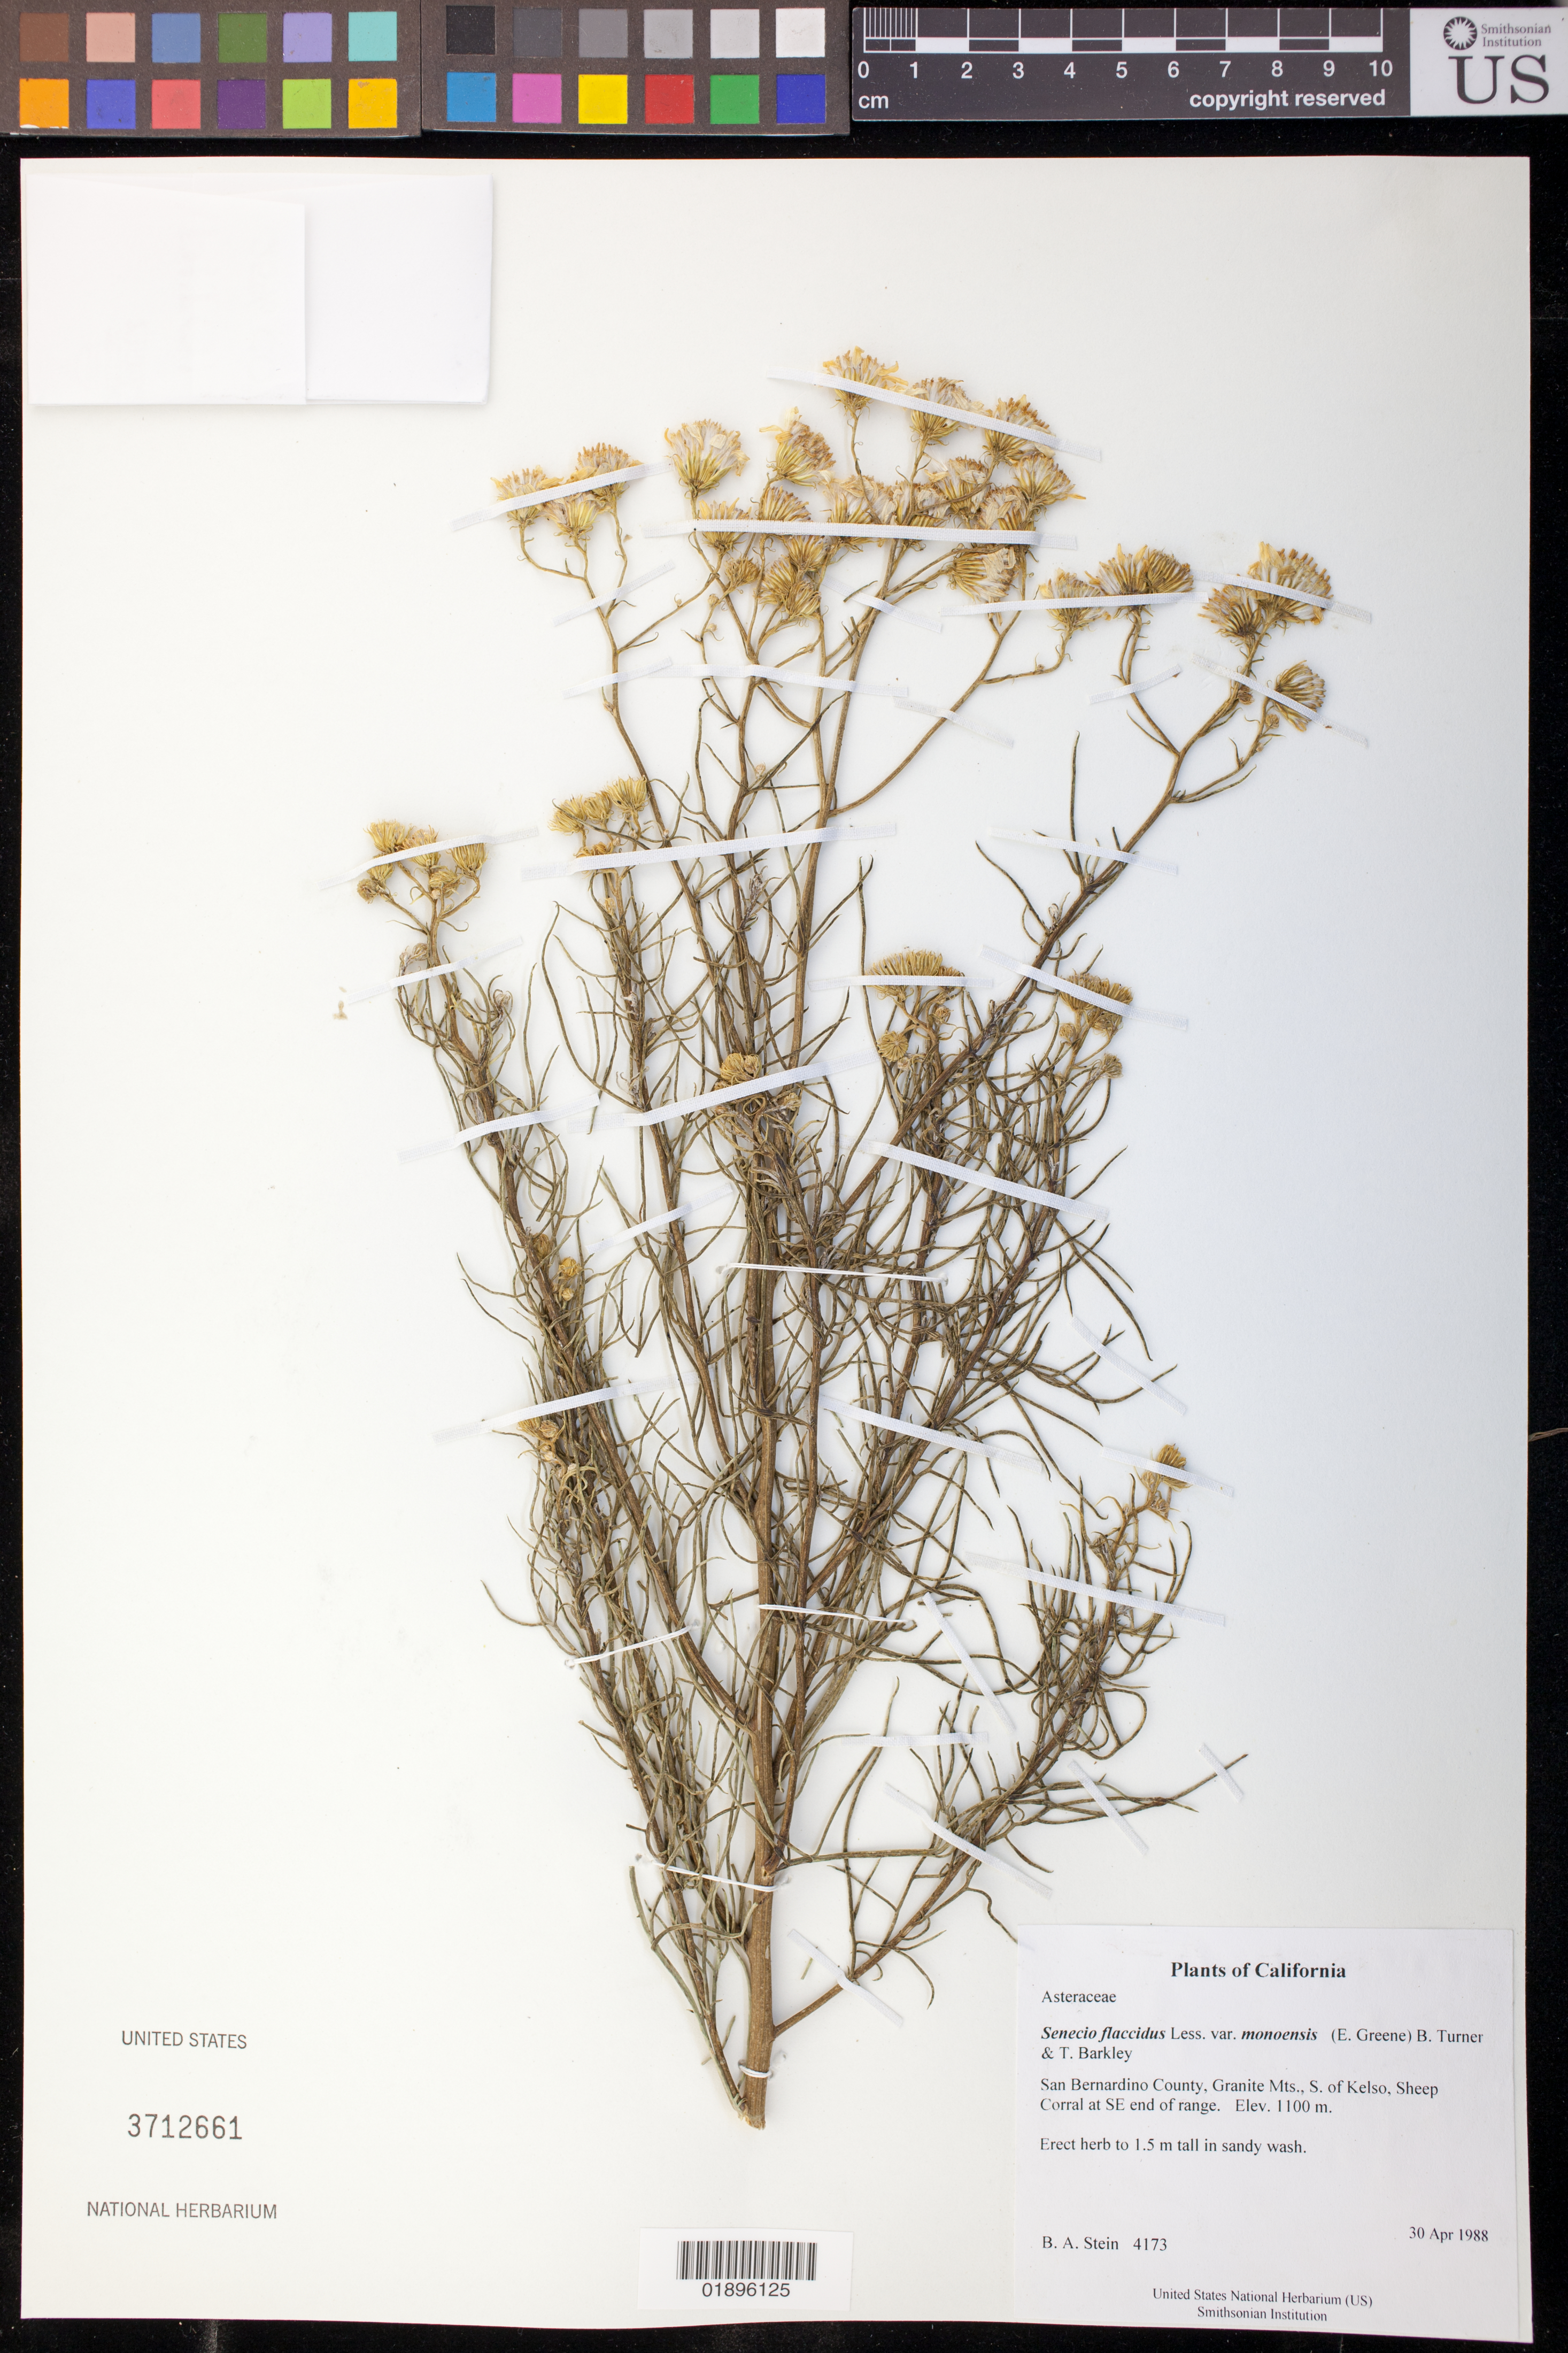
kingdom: Plantae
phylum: Tracheophyta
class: Magnoliopsida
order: Asterales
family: Asteraceae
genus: Senecio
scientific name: Senecio douglasii var. douglasii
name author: DC.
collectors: B. A. Stein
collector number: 4173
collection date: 1988-04-30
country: United States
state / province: California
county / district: San Bernardino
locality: Granite Mts., S. of Kelso, sheep corral at SE end of range.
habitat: Sandy wash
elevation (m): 1100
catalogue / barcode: US 3712661